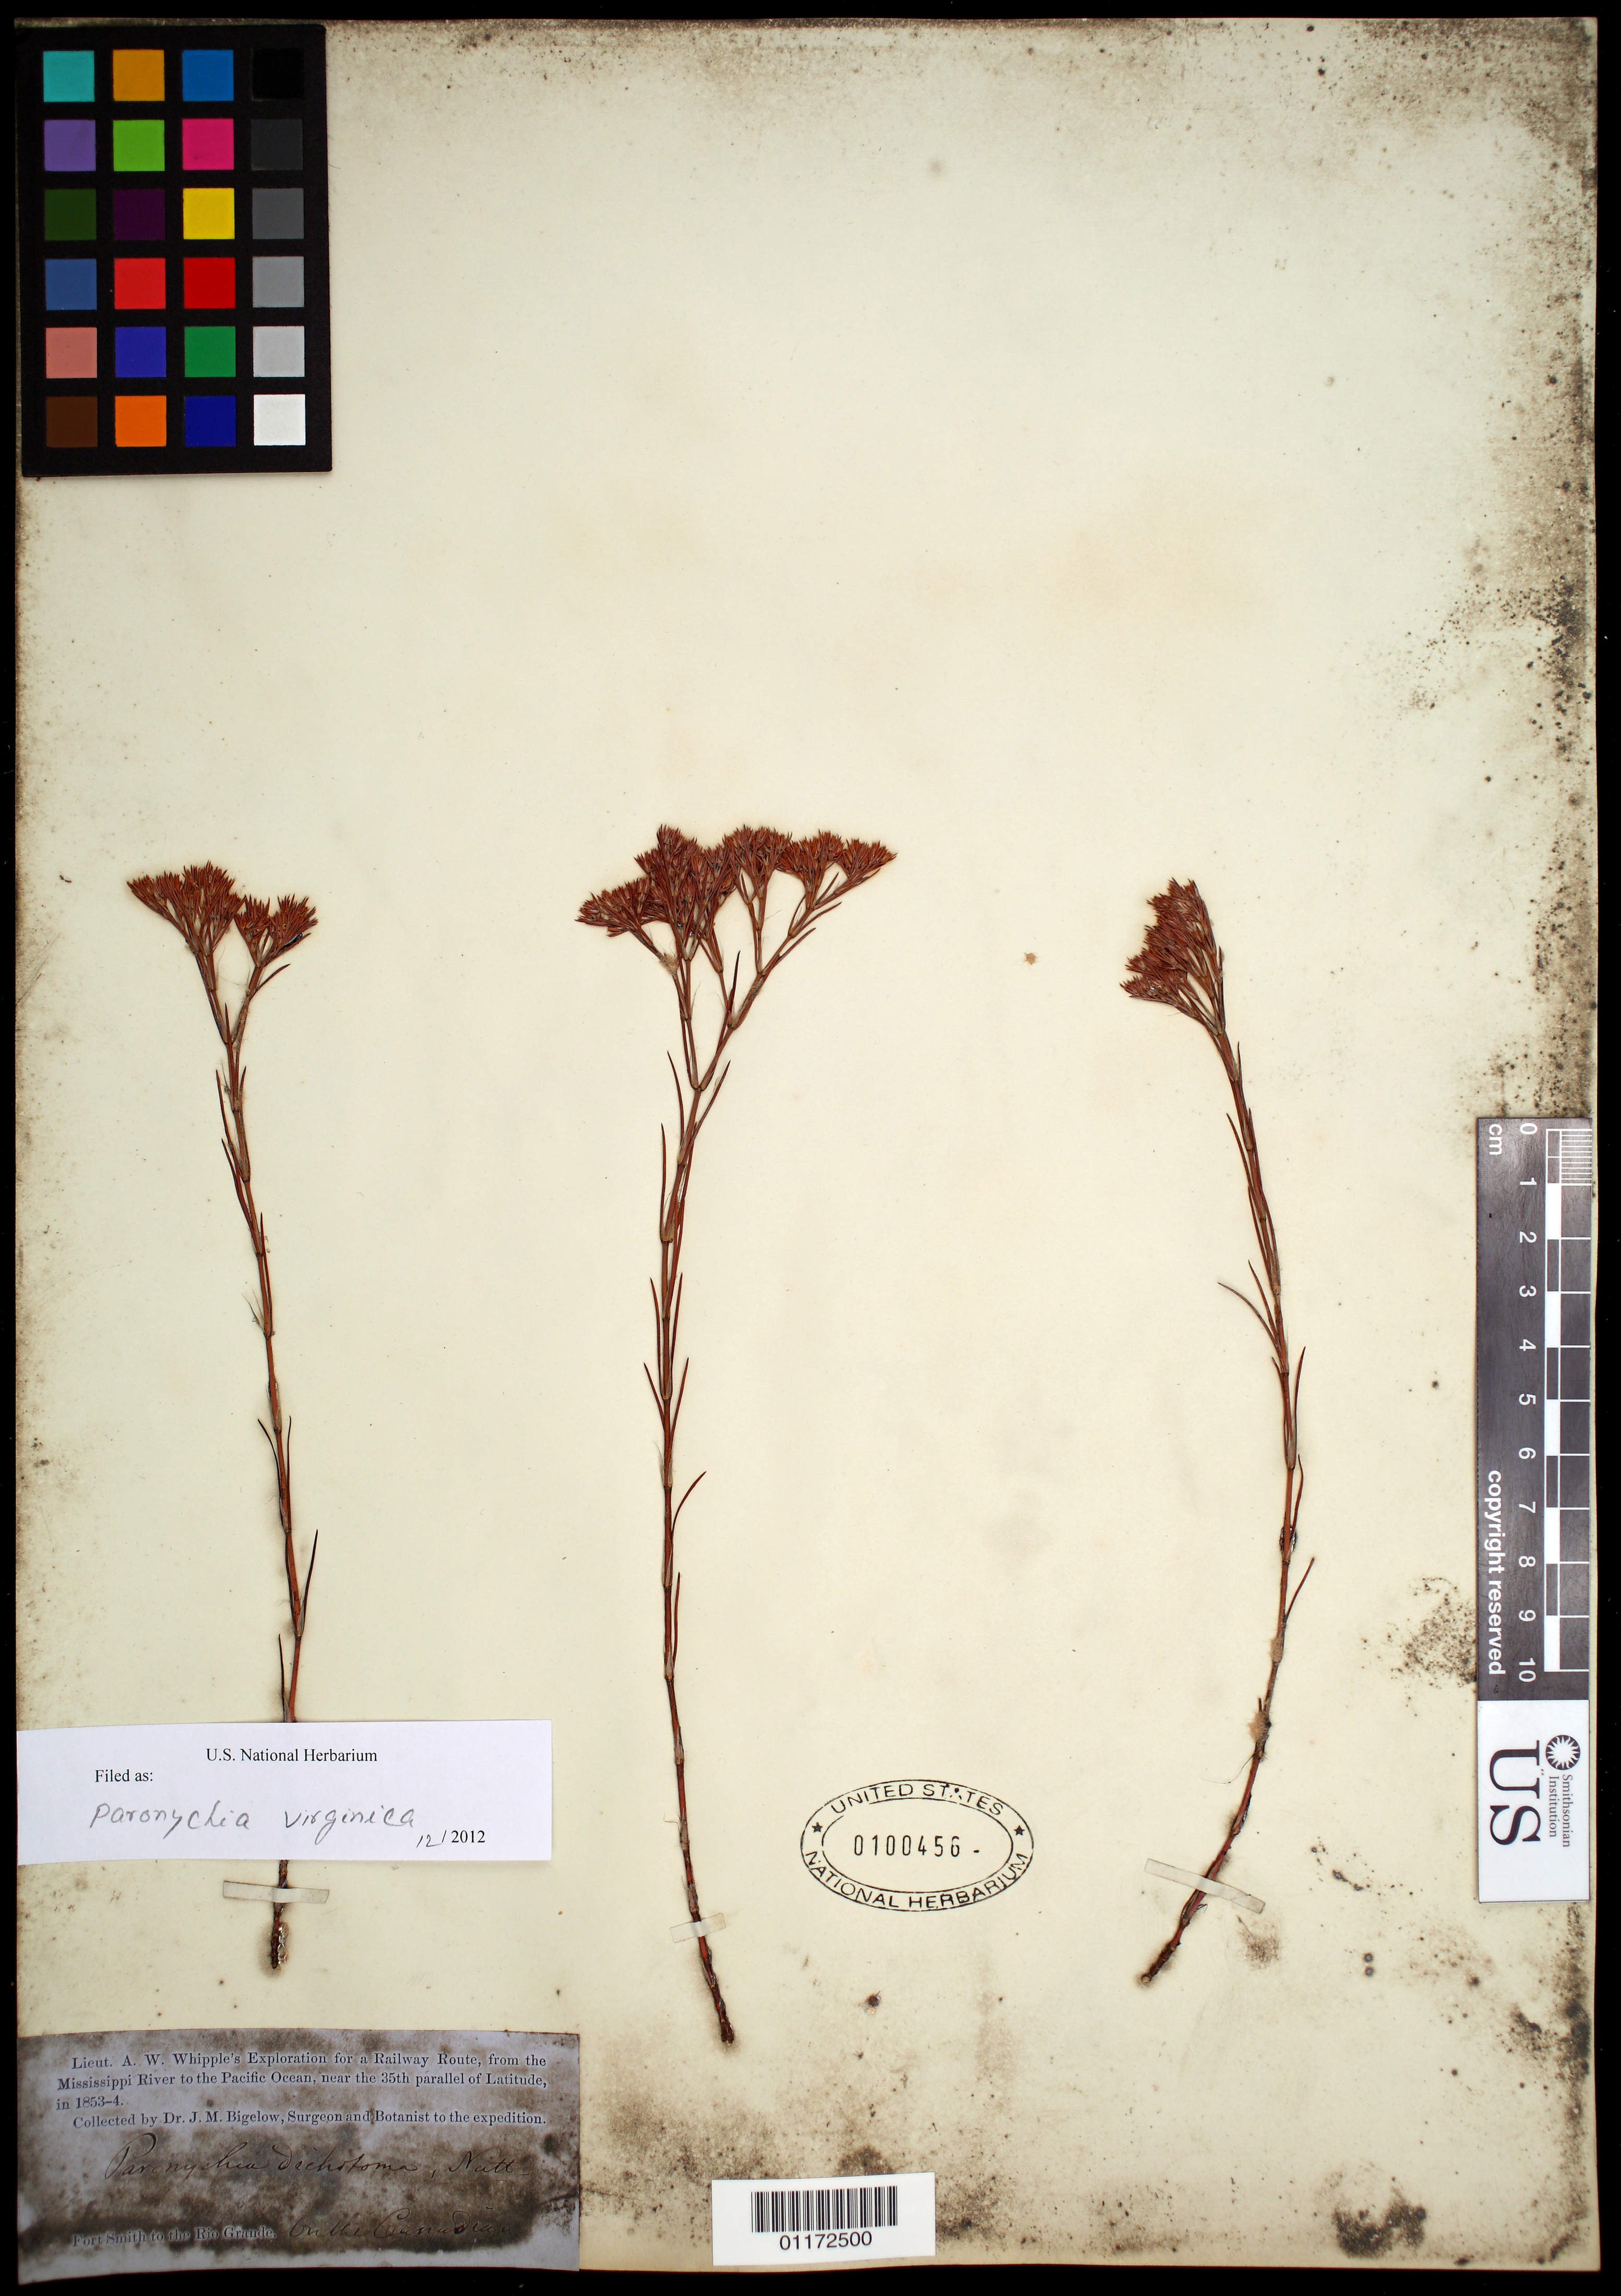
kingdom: Plantae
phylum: Tracheophyta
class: Magnoliopsida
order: Caryophyllales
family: Caryophyllaceae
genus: Paronychia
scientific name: Paronychia virginica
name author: Spreng.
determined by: Strong, Mark T., (BOT), Smithsonian Institution - National Museum of Natural History (UNITED STATES)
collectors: J. M. Bigelow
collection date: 1853/1854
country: United States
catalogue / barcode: US 100456